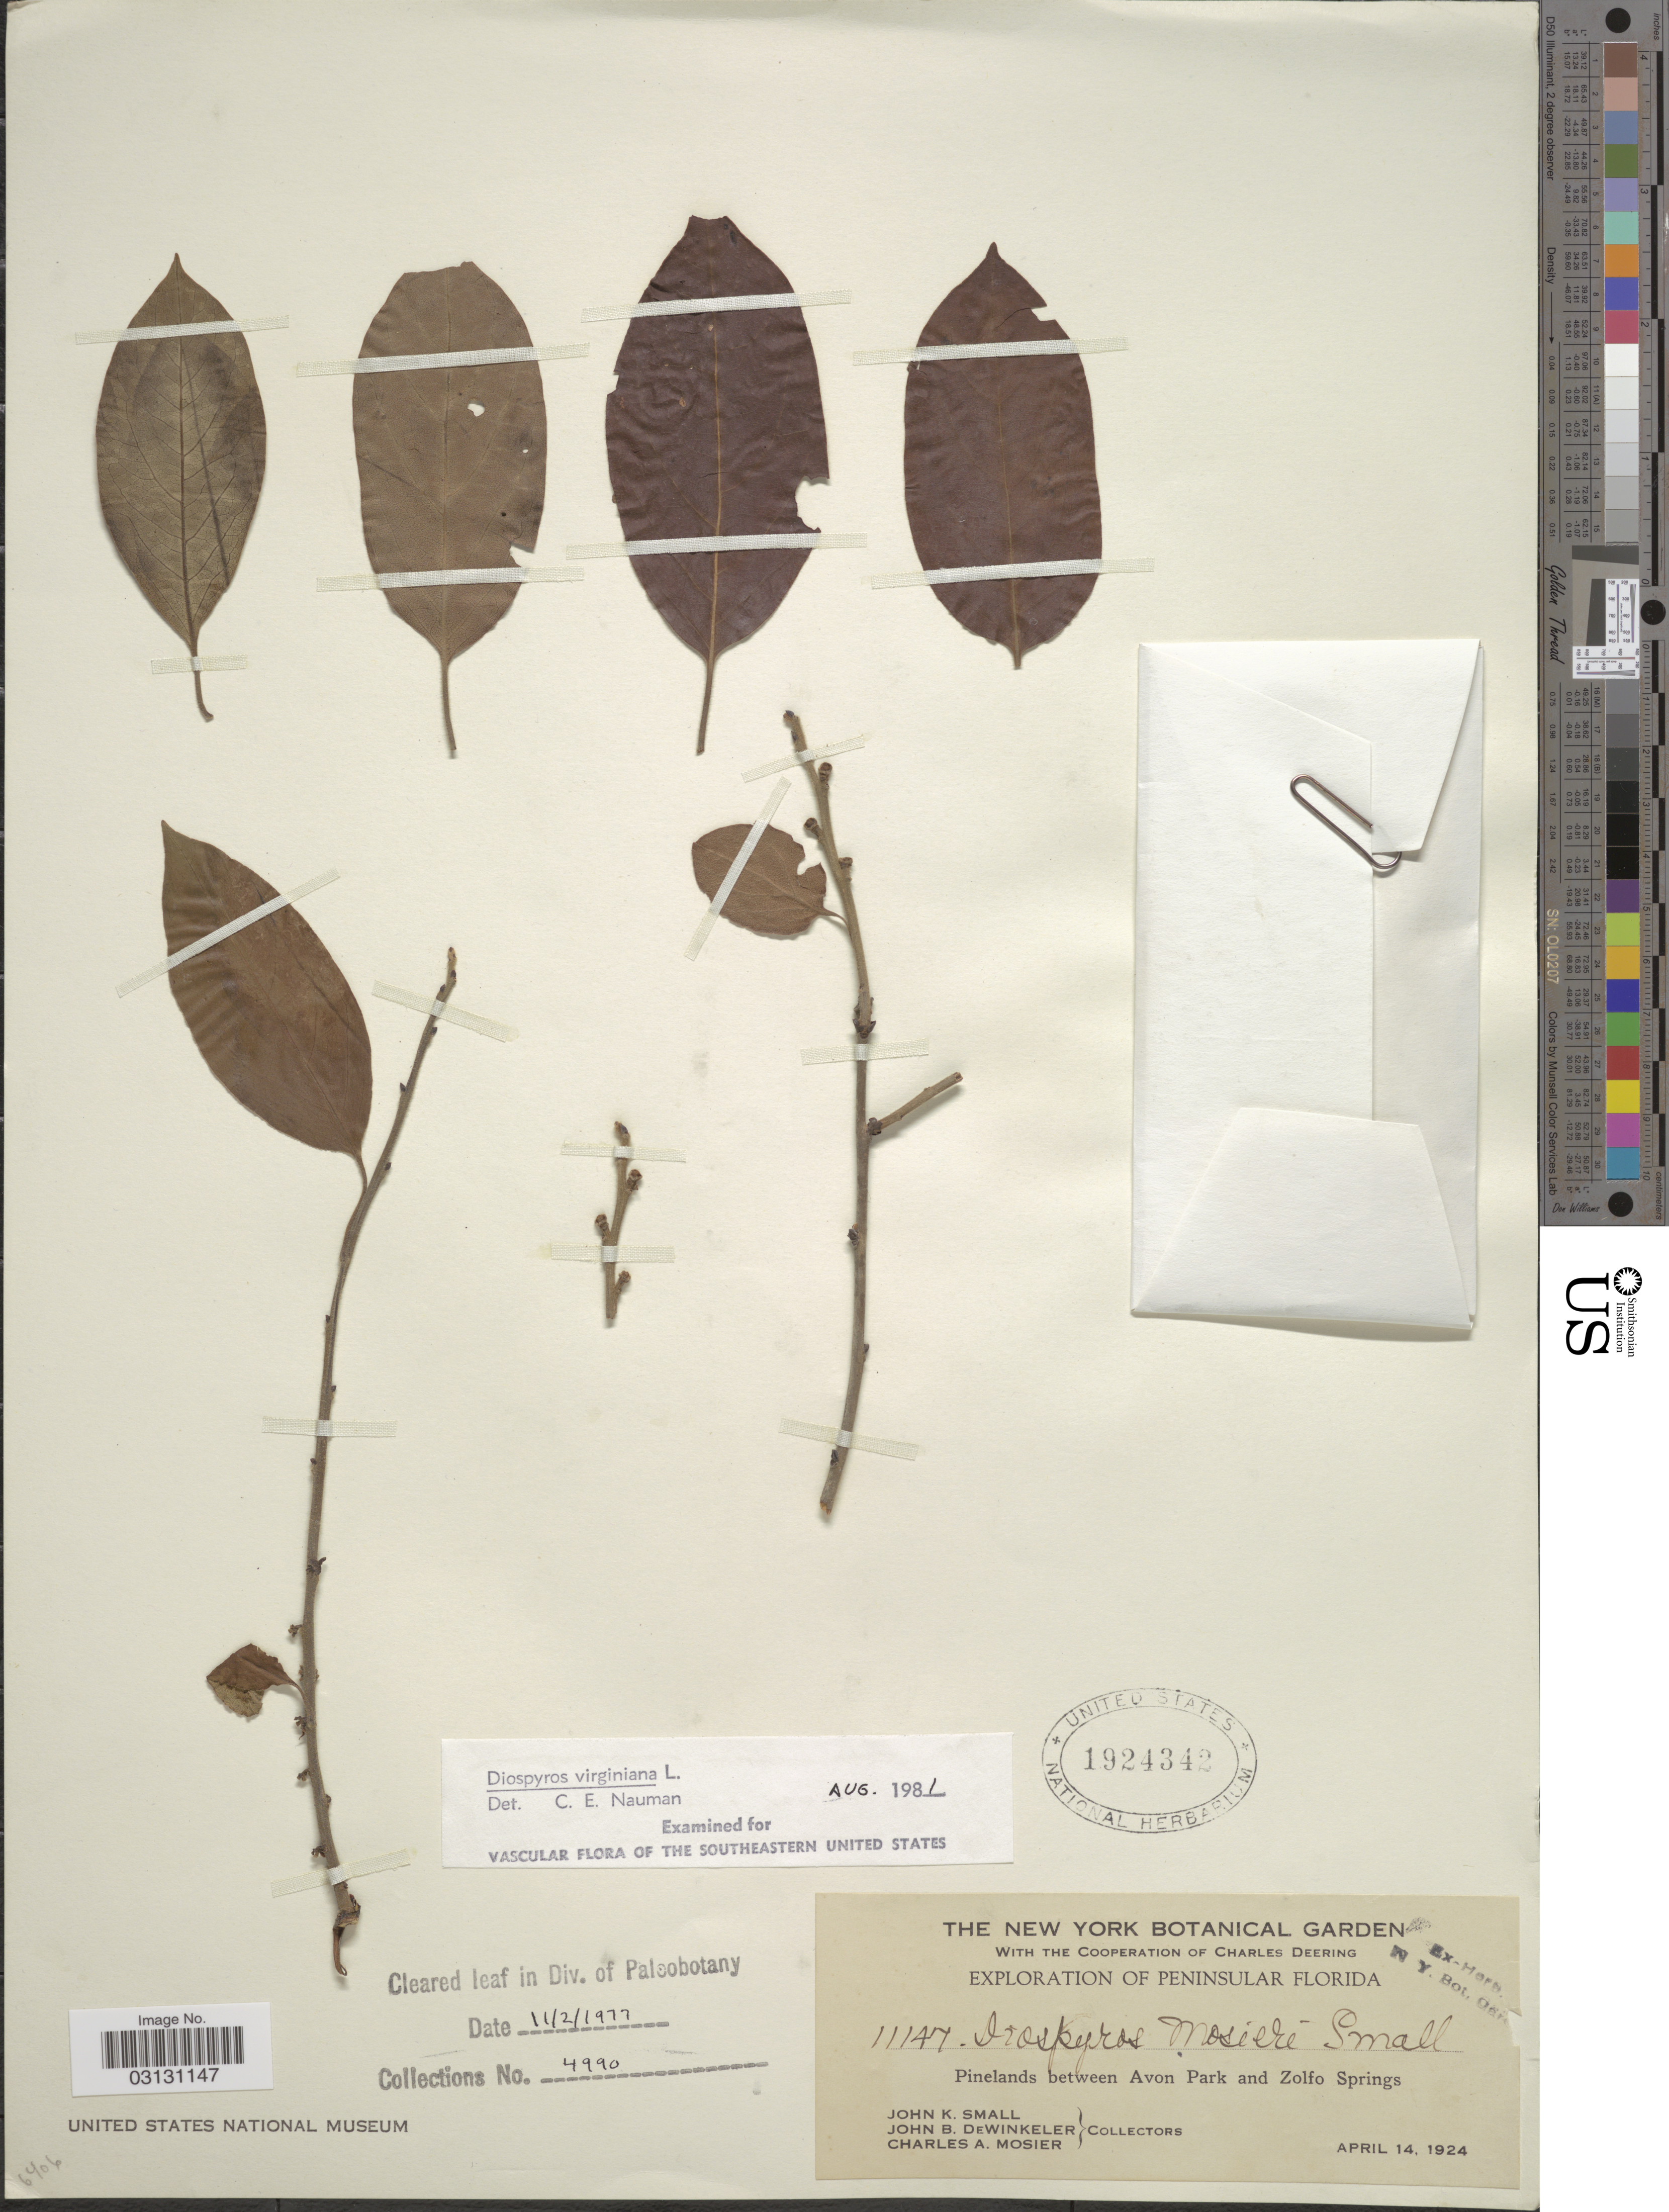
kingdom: Plantae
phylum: Tracheophyta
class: Magnoliopsida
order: Ericales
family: Ebenaceae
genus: Diospyros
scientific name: Diospyros virginiana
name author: L.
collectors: J. K. Small, J. B. Dewinkeler & C. A. Mosier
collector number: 11147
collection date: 1924-04-14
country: United States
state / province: Florida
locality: Peninsula Florida. Pinelands between Avon Park and Zolfo Springs.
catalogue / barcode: US 1924342